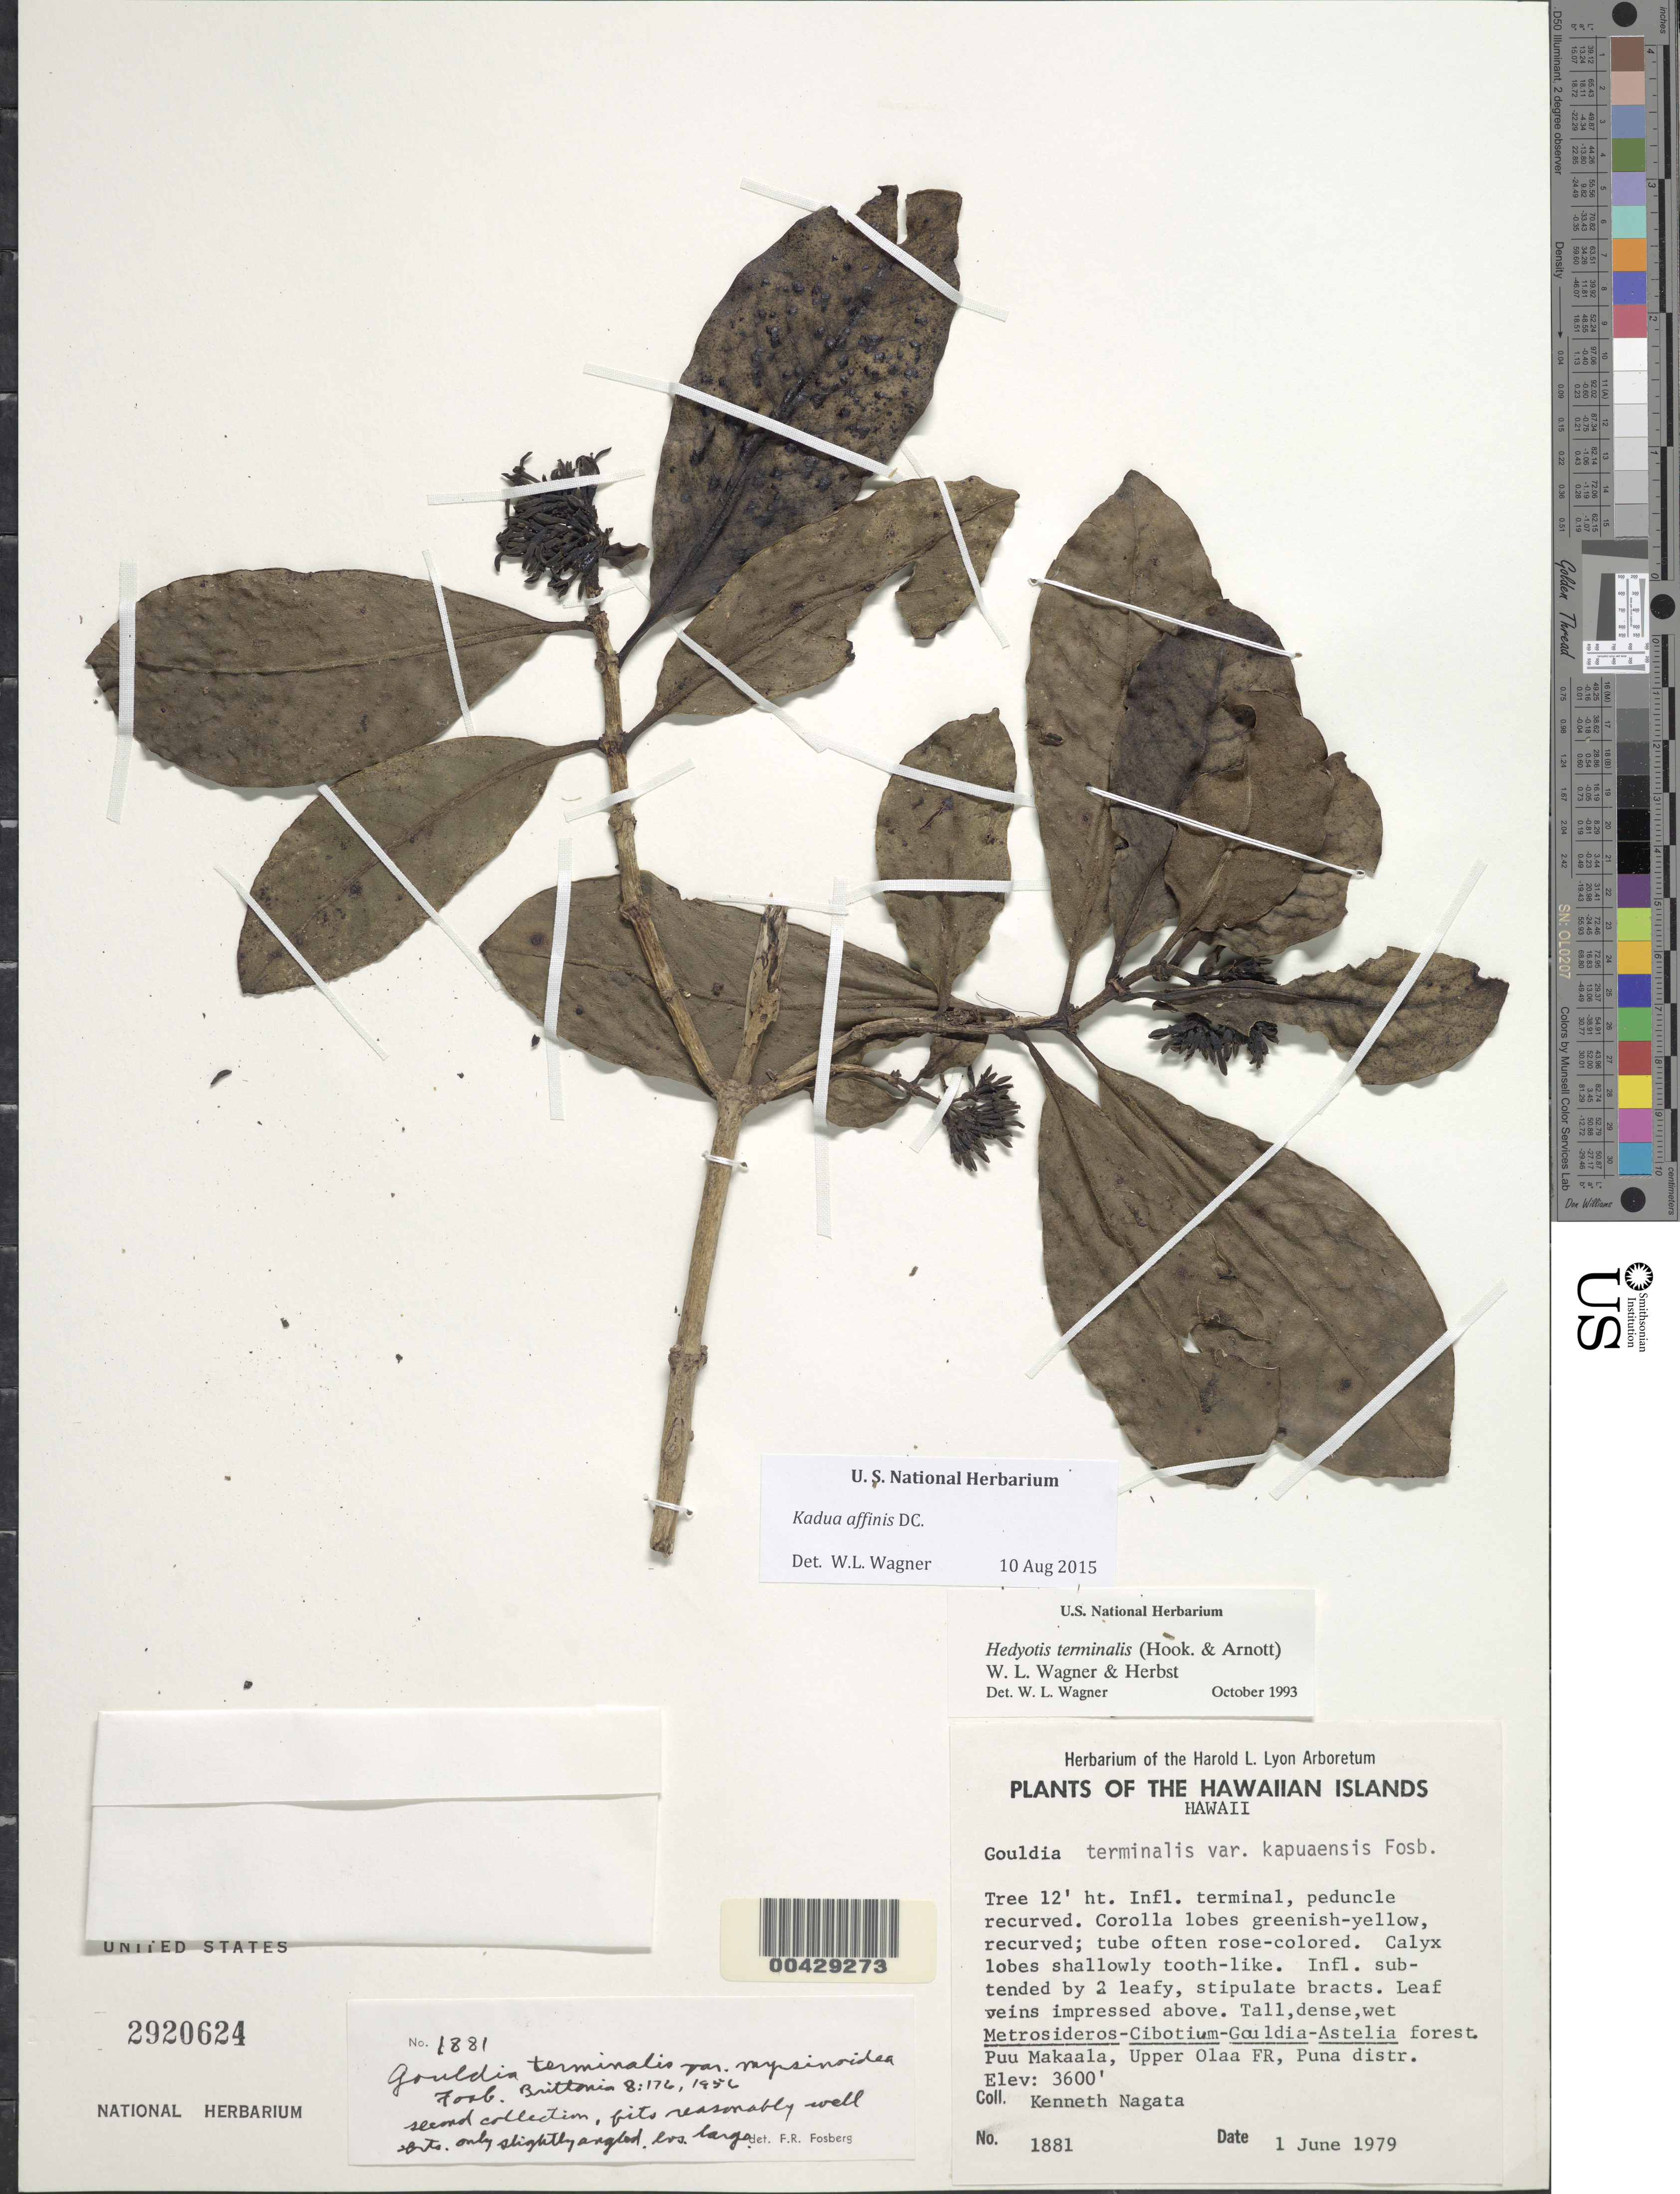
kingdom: Plantae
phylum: Tracheophyta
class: Magnoliopsida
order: Gentianales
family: Rubiaceae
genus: Kadua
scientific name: Kadua affinis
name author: DC.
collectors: K. Nagata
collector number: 1881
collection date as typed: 1 Jun 1979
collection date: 1979-06-01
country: United States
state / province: Hawaii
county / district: Hawaii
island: Hawaii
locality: Puu Makaala, Upper Olaa Forest Reserve, Puna District.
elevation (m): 1097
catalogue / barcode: US 2920624